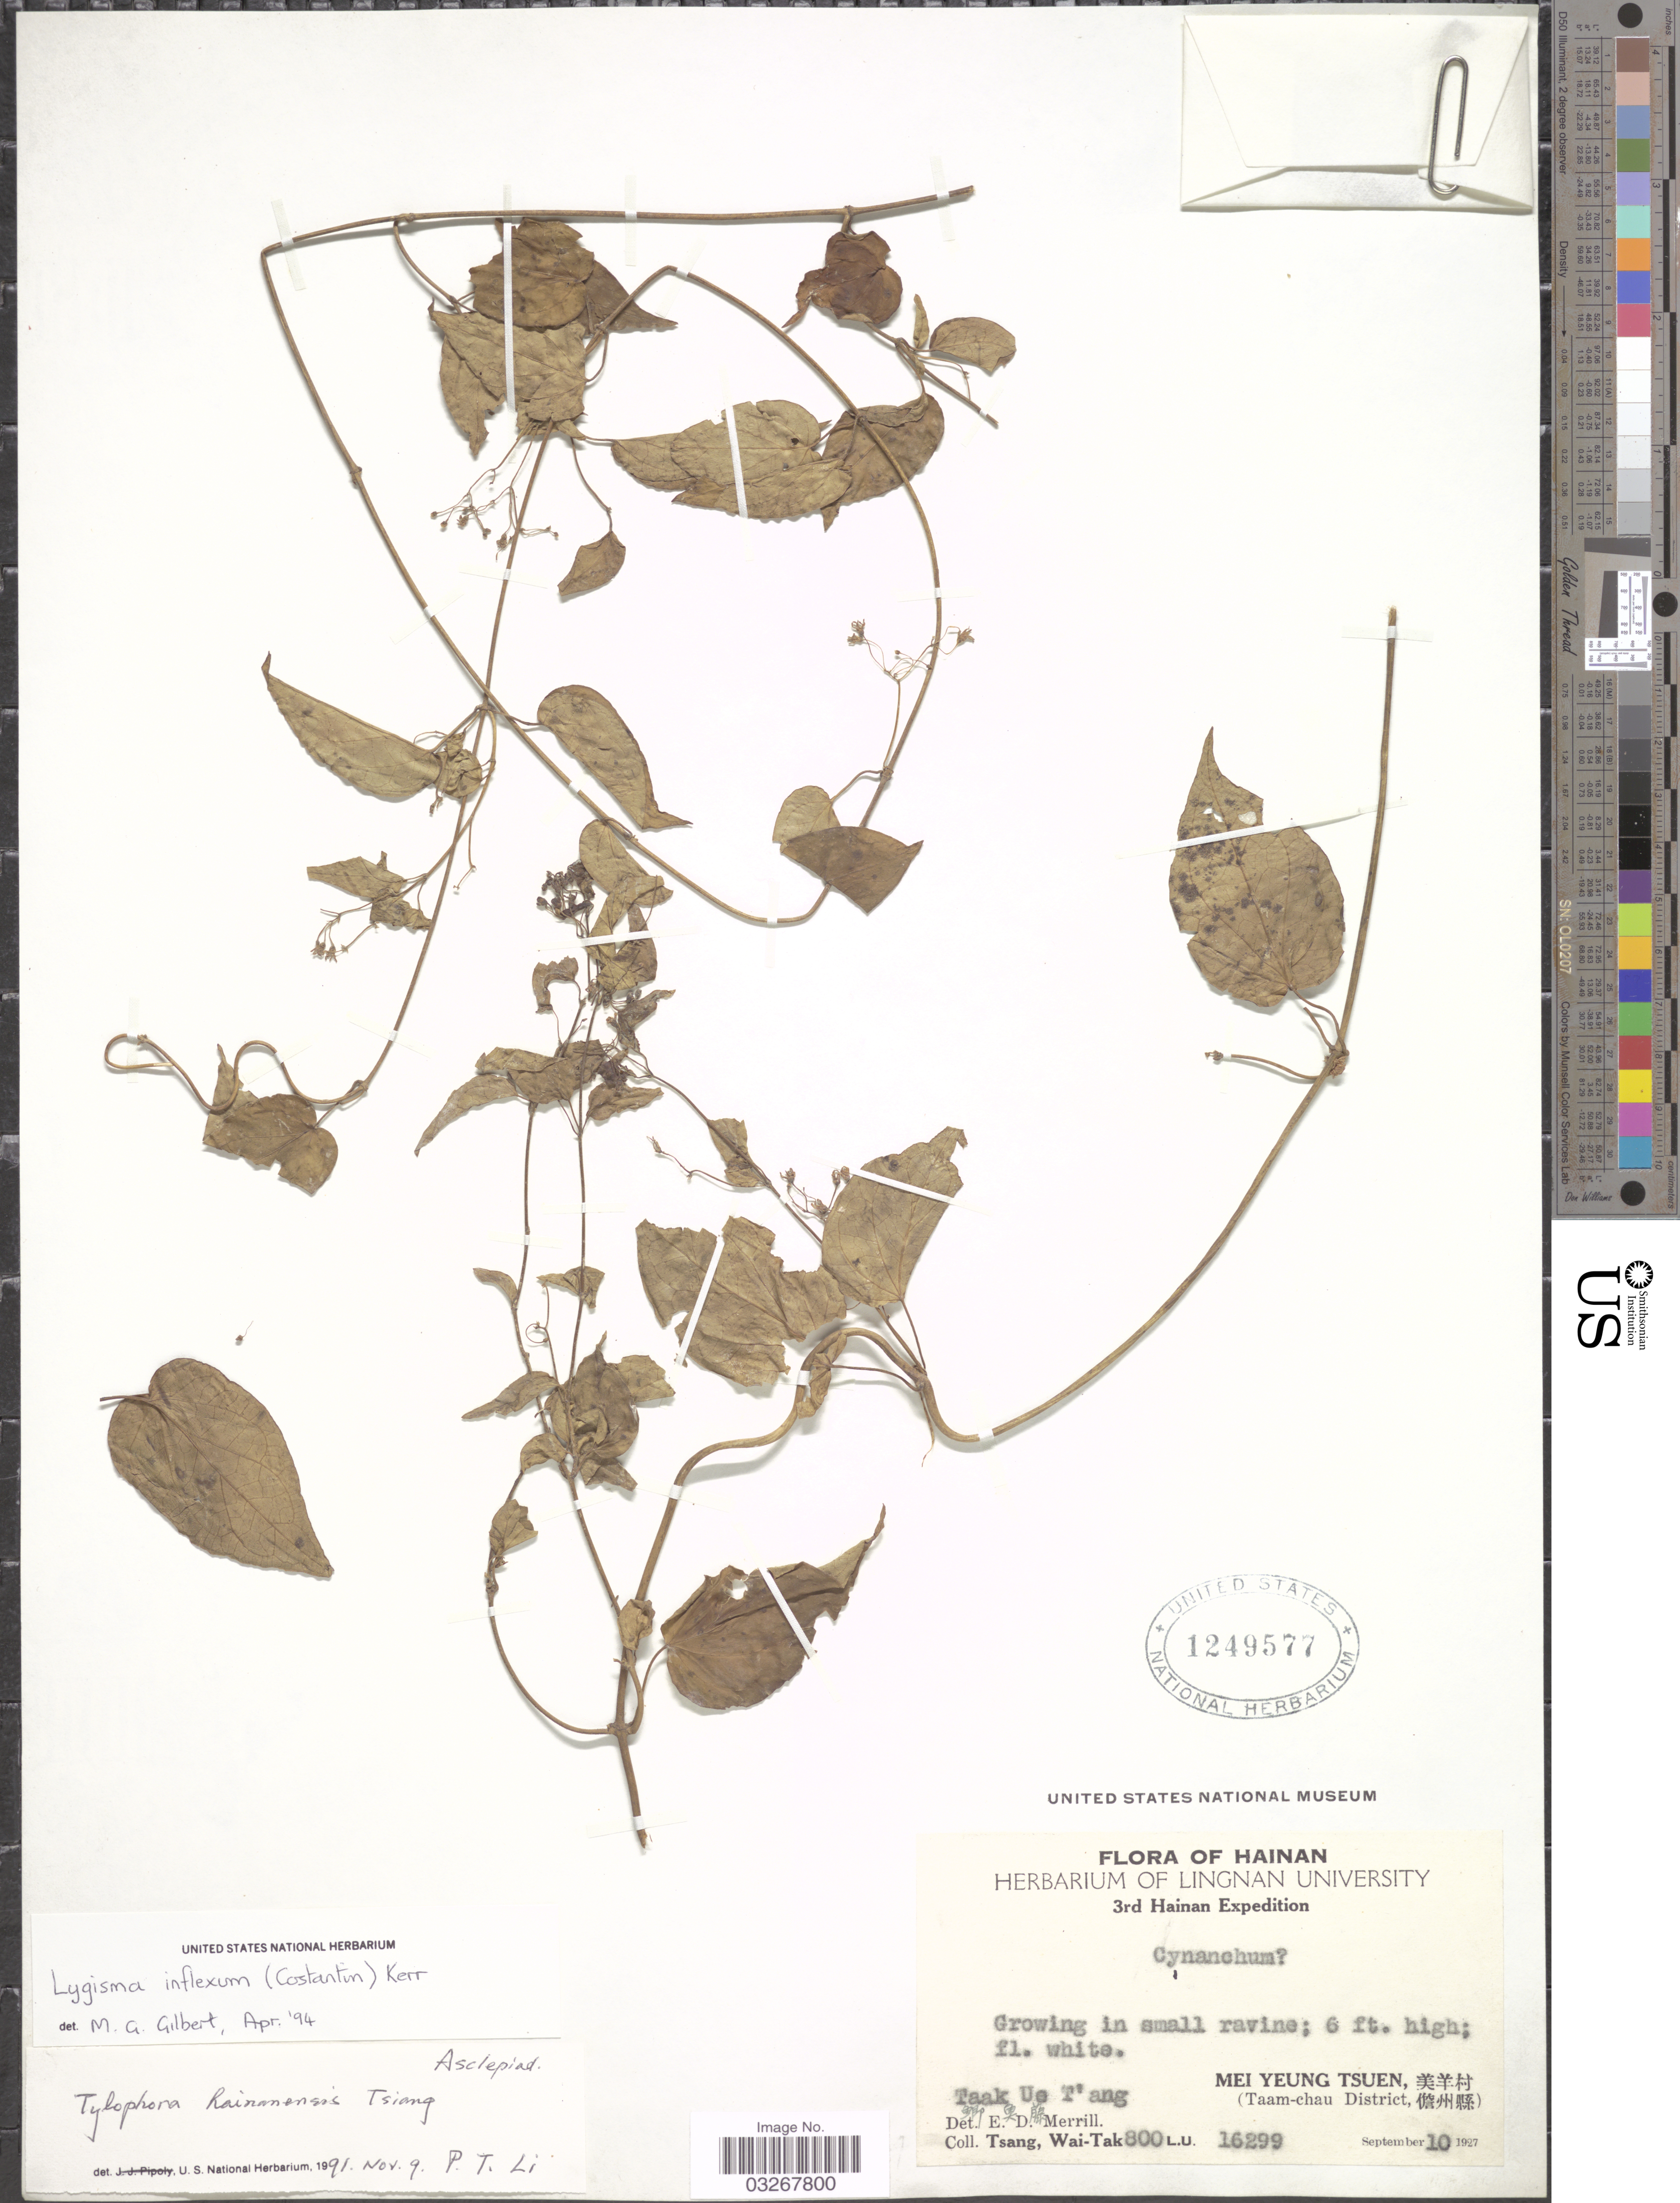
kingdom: Plantae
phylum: Tracheophyta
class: Magnoliopsida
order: Gentianales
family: Apocynaceae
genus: Lygisma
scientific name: Lygisma inflexum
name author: (Constantin) Kerr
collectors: W. T. Tsang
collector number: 800L.U.16299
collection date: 1927-09-10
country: China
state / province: Hainan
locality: Taak Ue T'ang X [unsure placement] Mei Yeung Tsuen, X. (Taam-chau District, X).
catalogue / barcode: US 1249577